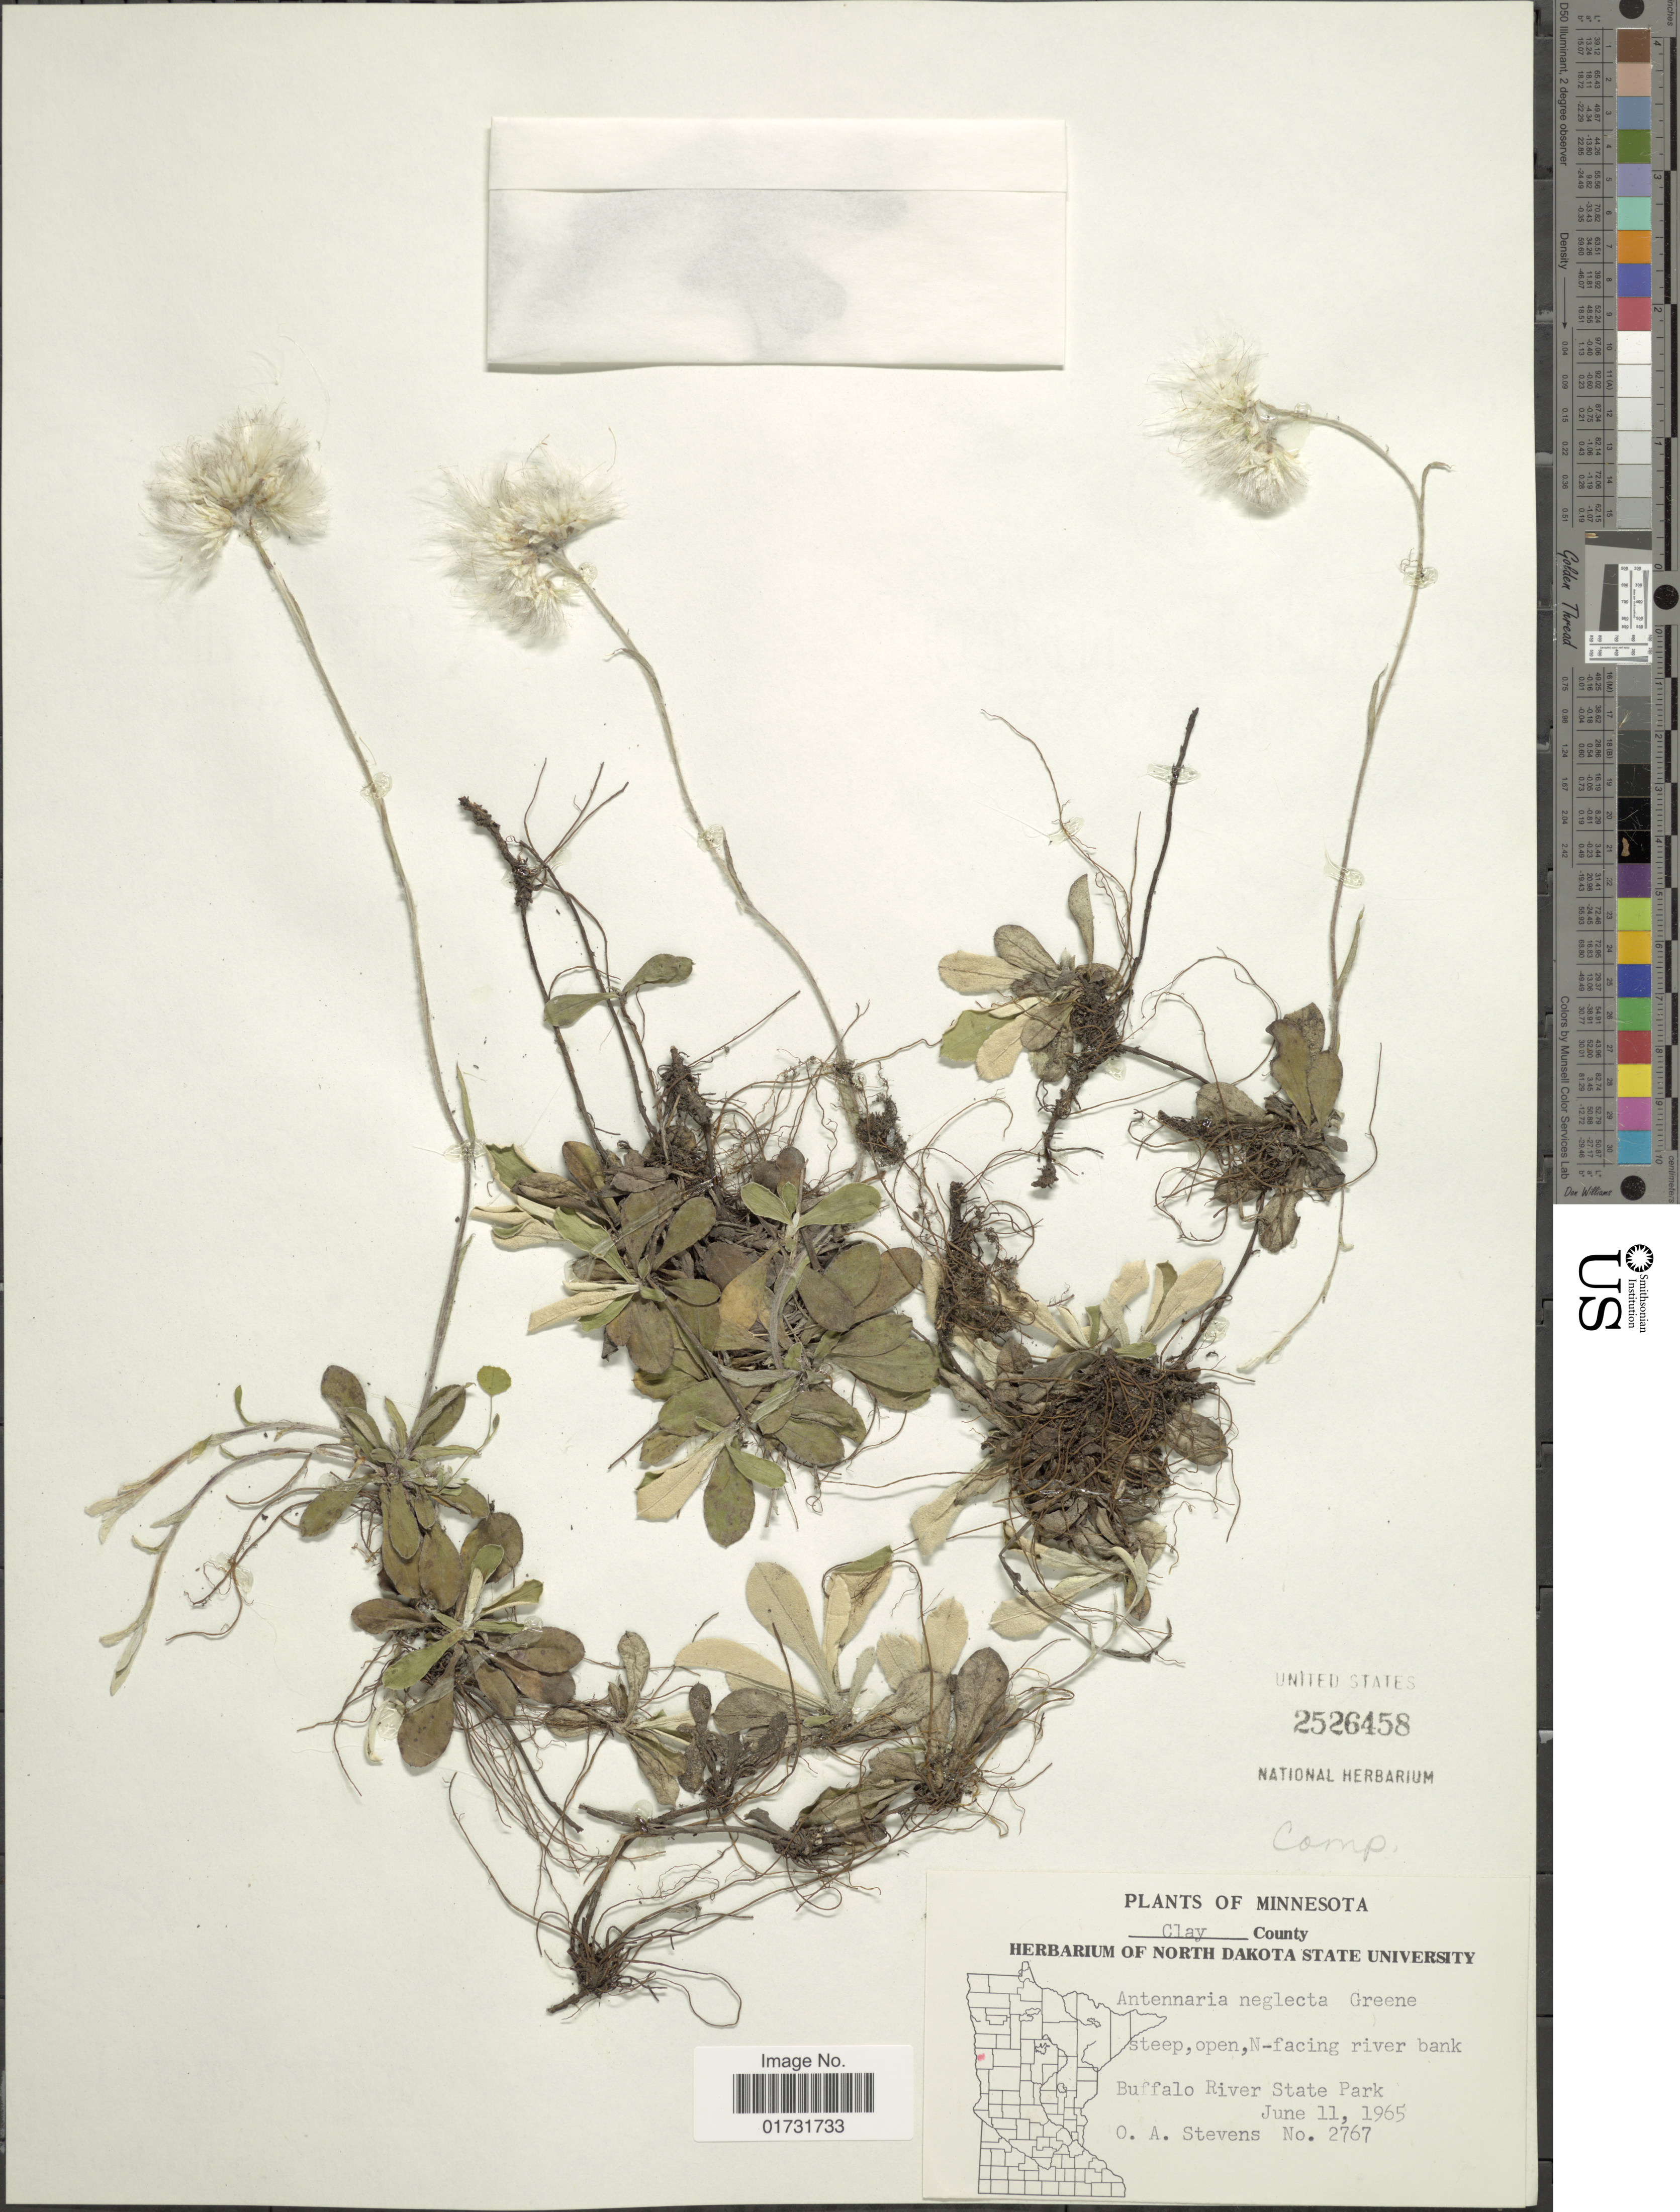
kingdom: Plantae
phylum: Tracheophyta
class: Magnoliopsida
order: Asterales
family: Asteraceae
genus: Antennaria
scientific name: Antennaria neglecta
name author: Greene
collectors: O. A. Stevens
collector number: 2767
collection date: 1965-06-11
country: United States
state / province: Minnesota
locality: Clay County. N-facing river bank. Buffalo River State Park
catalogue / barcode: US 2526458